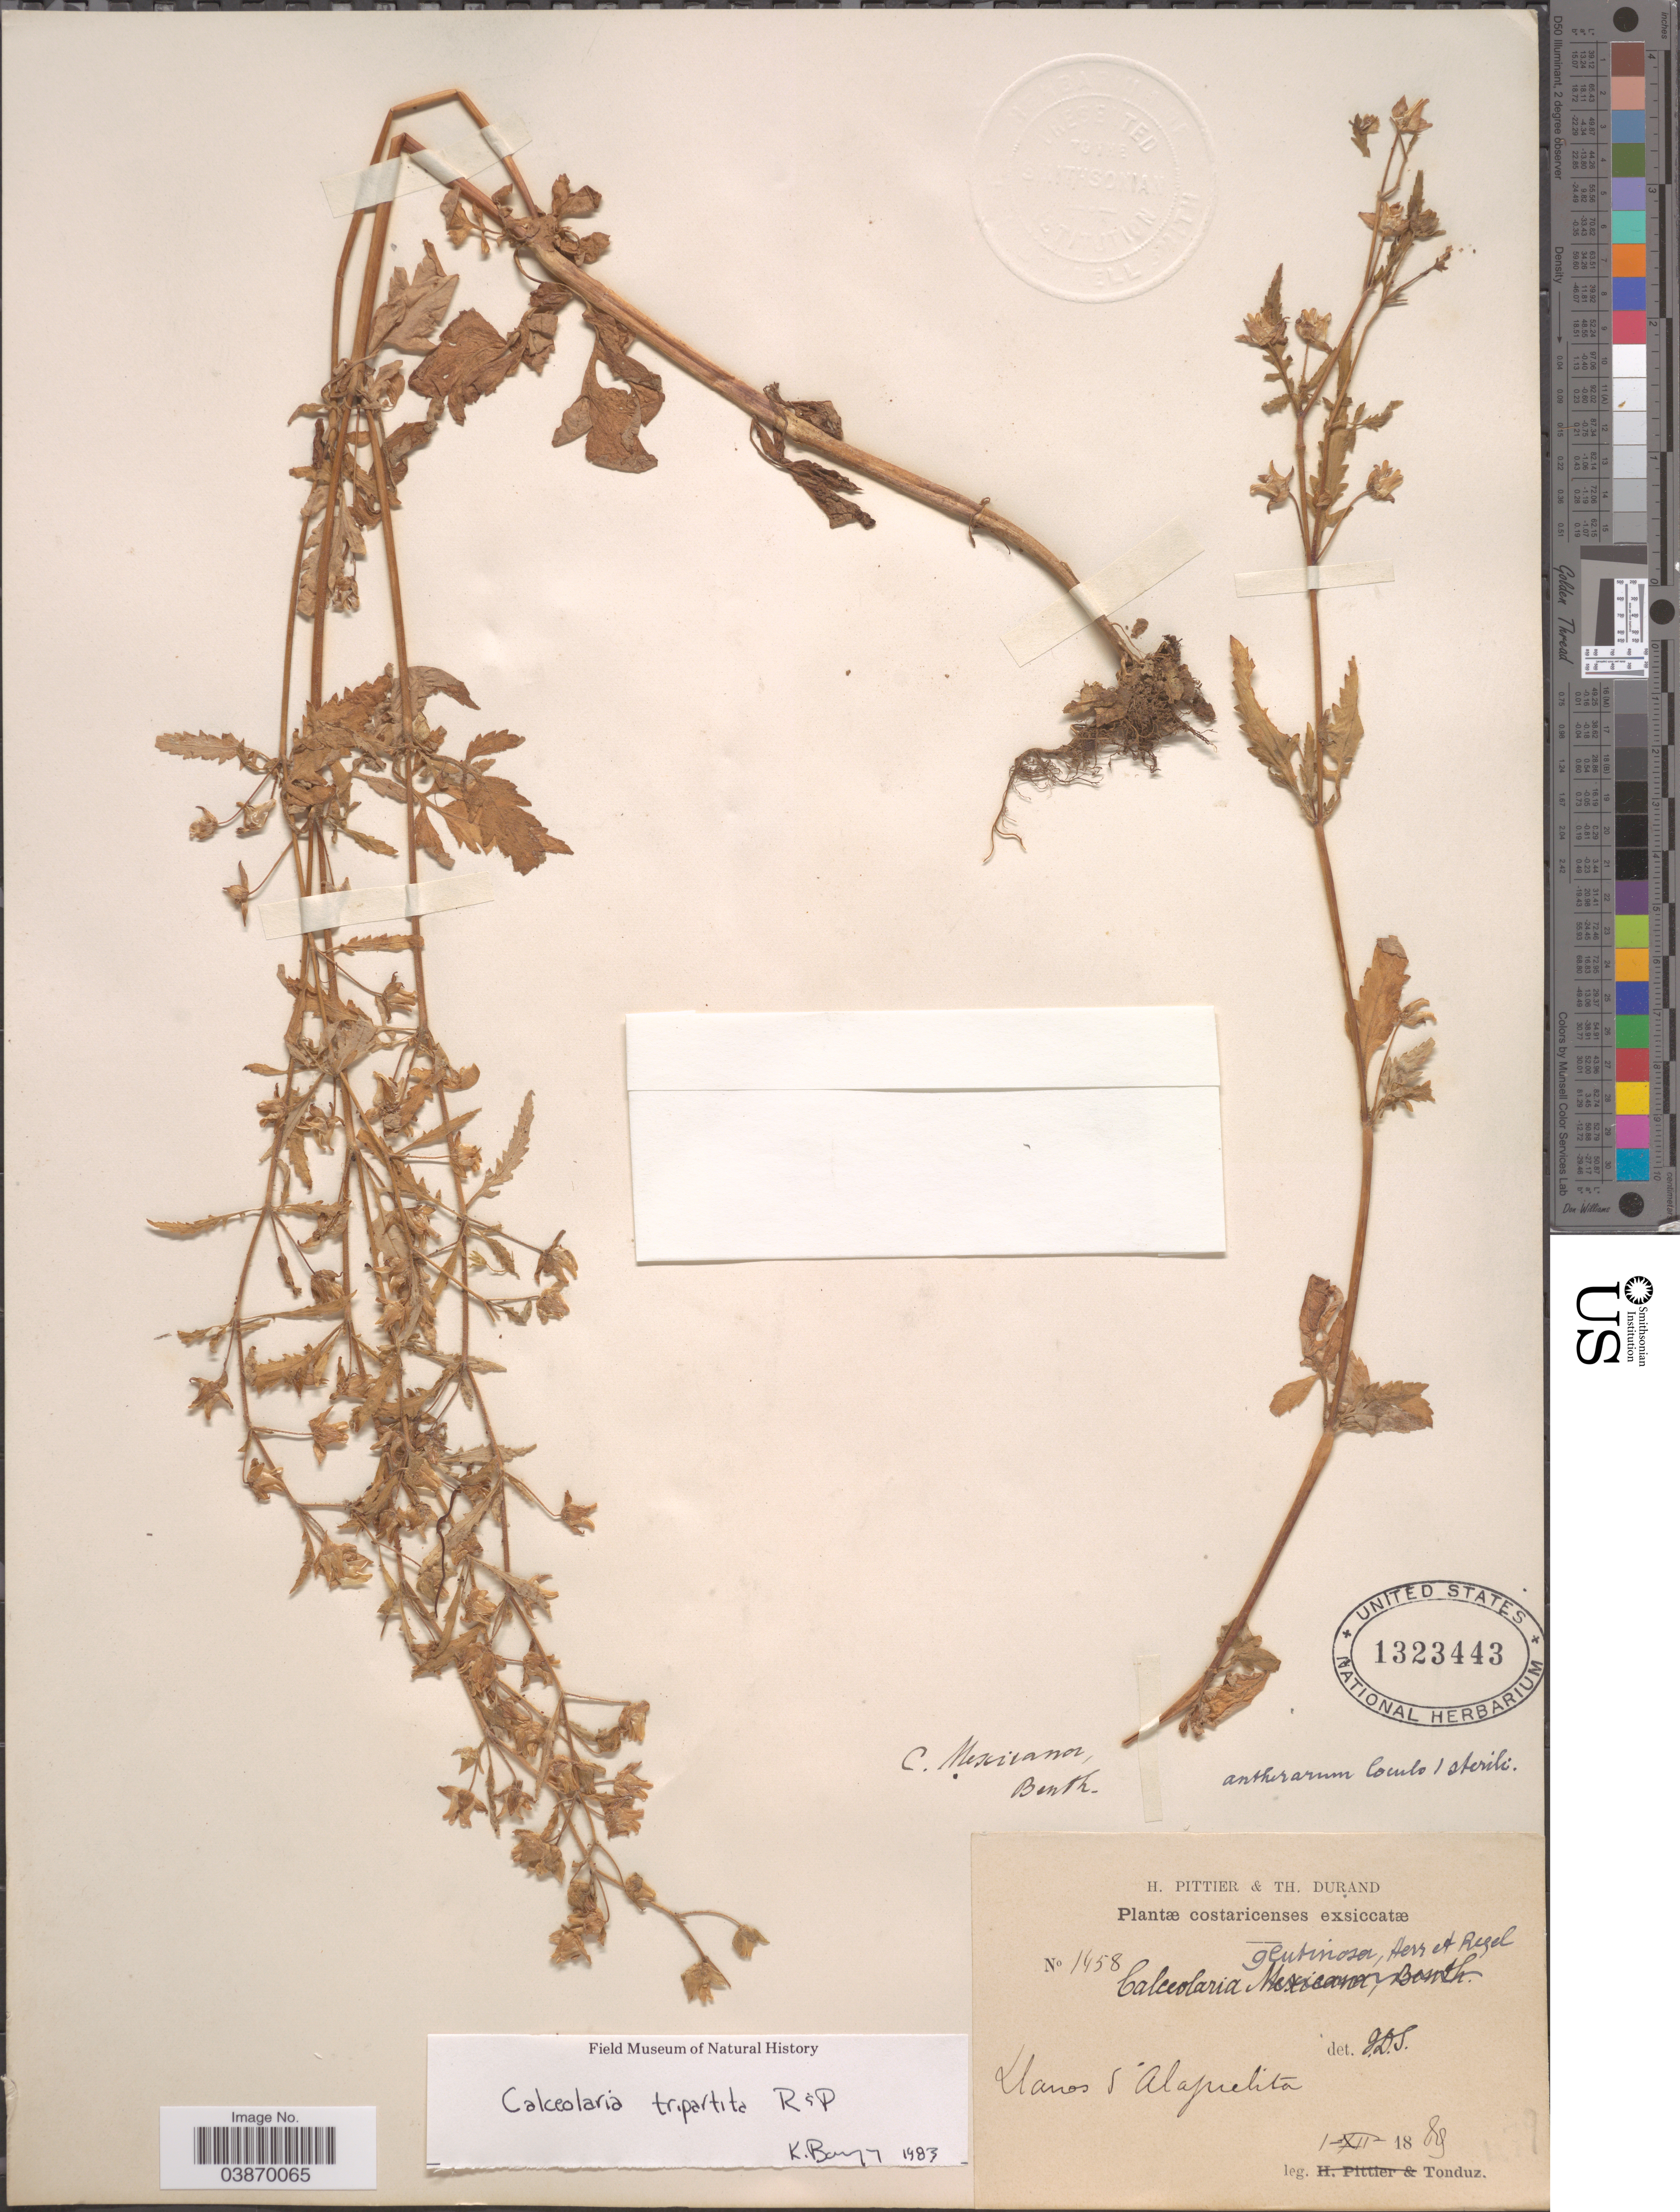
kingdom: Plantae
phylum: Tracheophyta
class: Magnoliopsida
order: Lamiales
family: Calceolariaceae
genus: Calceolaria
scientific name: Calceolaria tripartita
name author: Ruiz & Pav.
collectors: Tonduz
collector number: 1458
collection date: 1889-12-01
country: Costa Rica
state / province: Alajuela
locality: Llanos d'Alajuelita.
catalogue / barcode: US 1323443